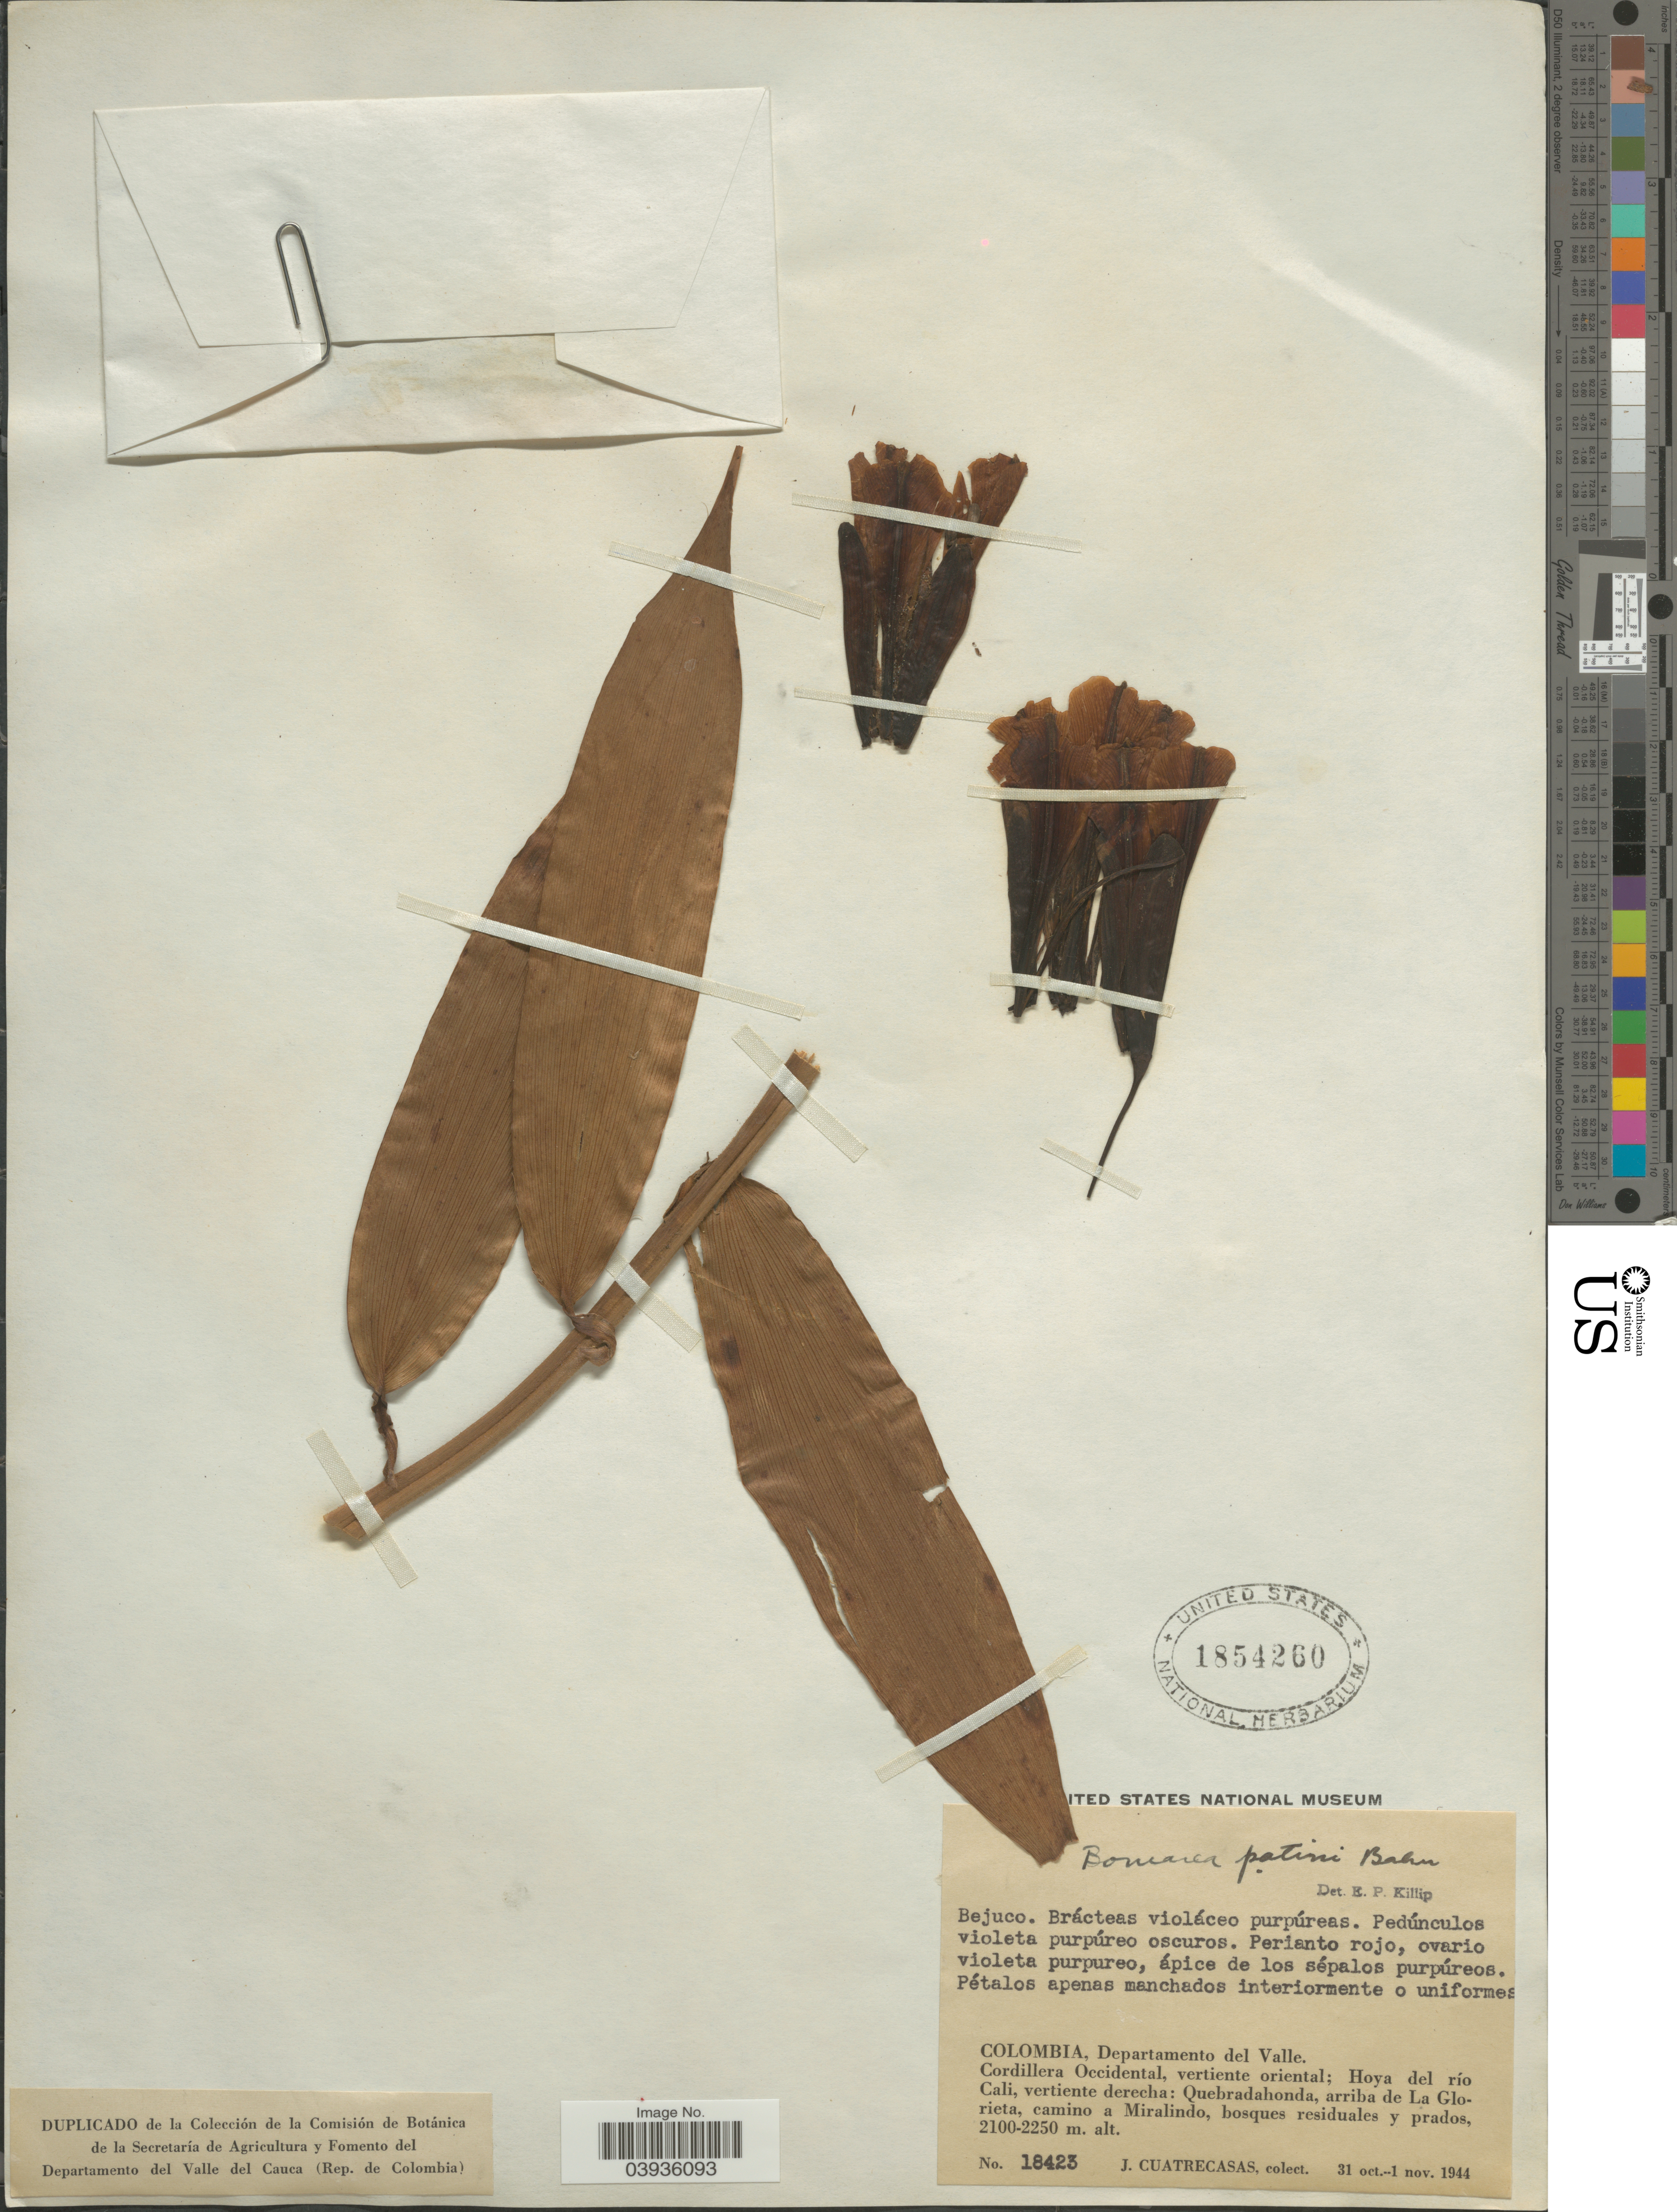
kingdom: Plantae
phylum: Tracheophyta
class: Liliopsida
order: Liliales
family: Alstroemeriaceae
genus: Bomarea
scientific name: Bomarea patinii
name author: Baker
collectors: J. Cuatrecasas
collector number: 18423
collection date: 1944-10-31/1944-11-01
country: Colombia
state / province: Valle del Cauca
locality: Departamento del Valle. Cordillera Occidental, vertiente oriental; Hoya del río Cali, vertiente derecha: Quebradahonda, arriba de La Glorieta, camino a Miralindo, bosques residuales y prados.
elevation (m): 2100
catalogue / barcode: US 1854260